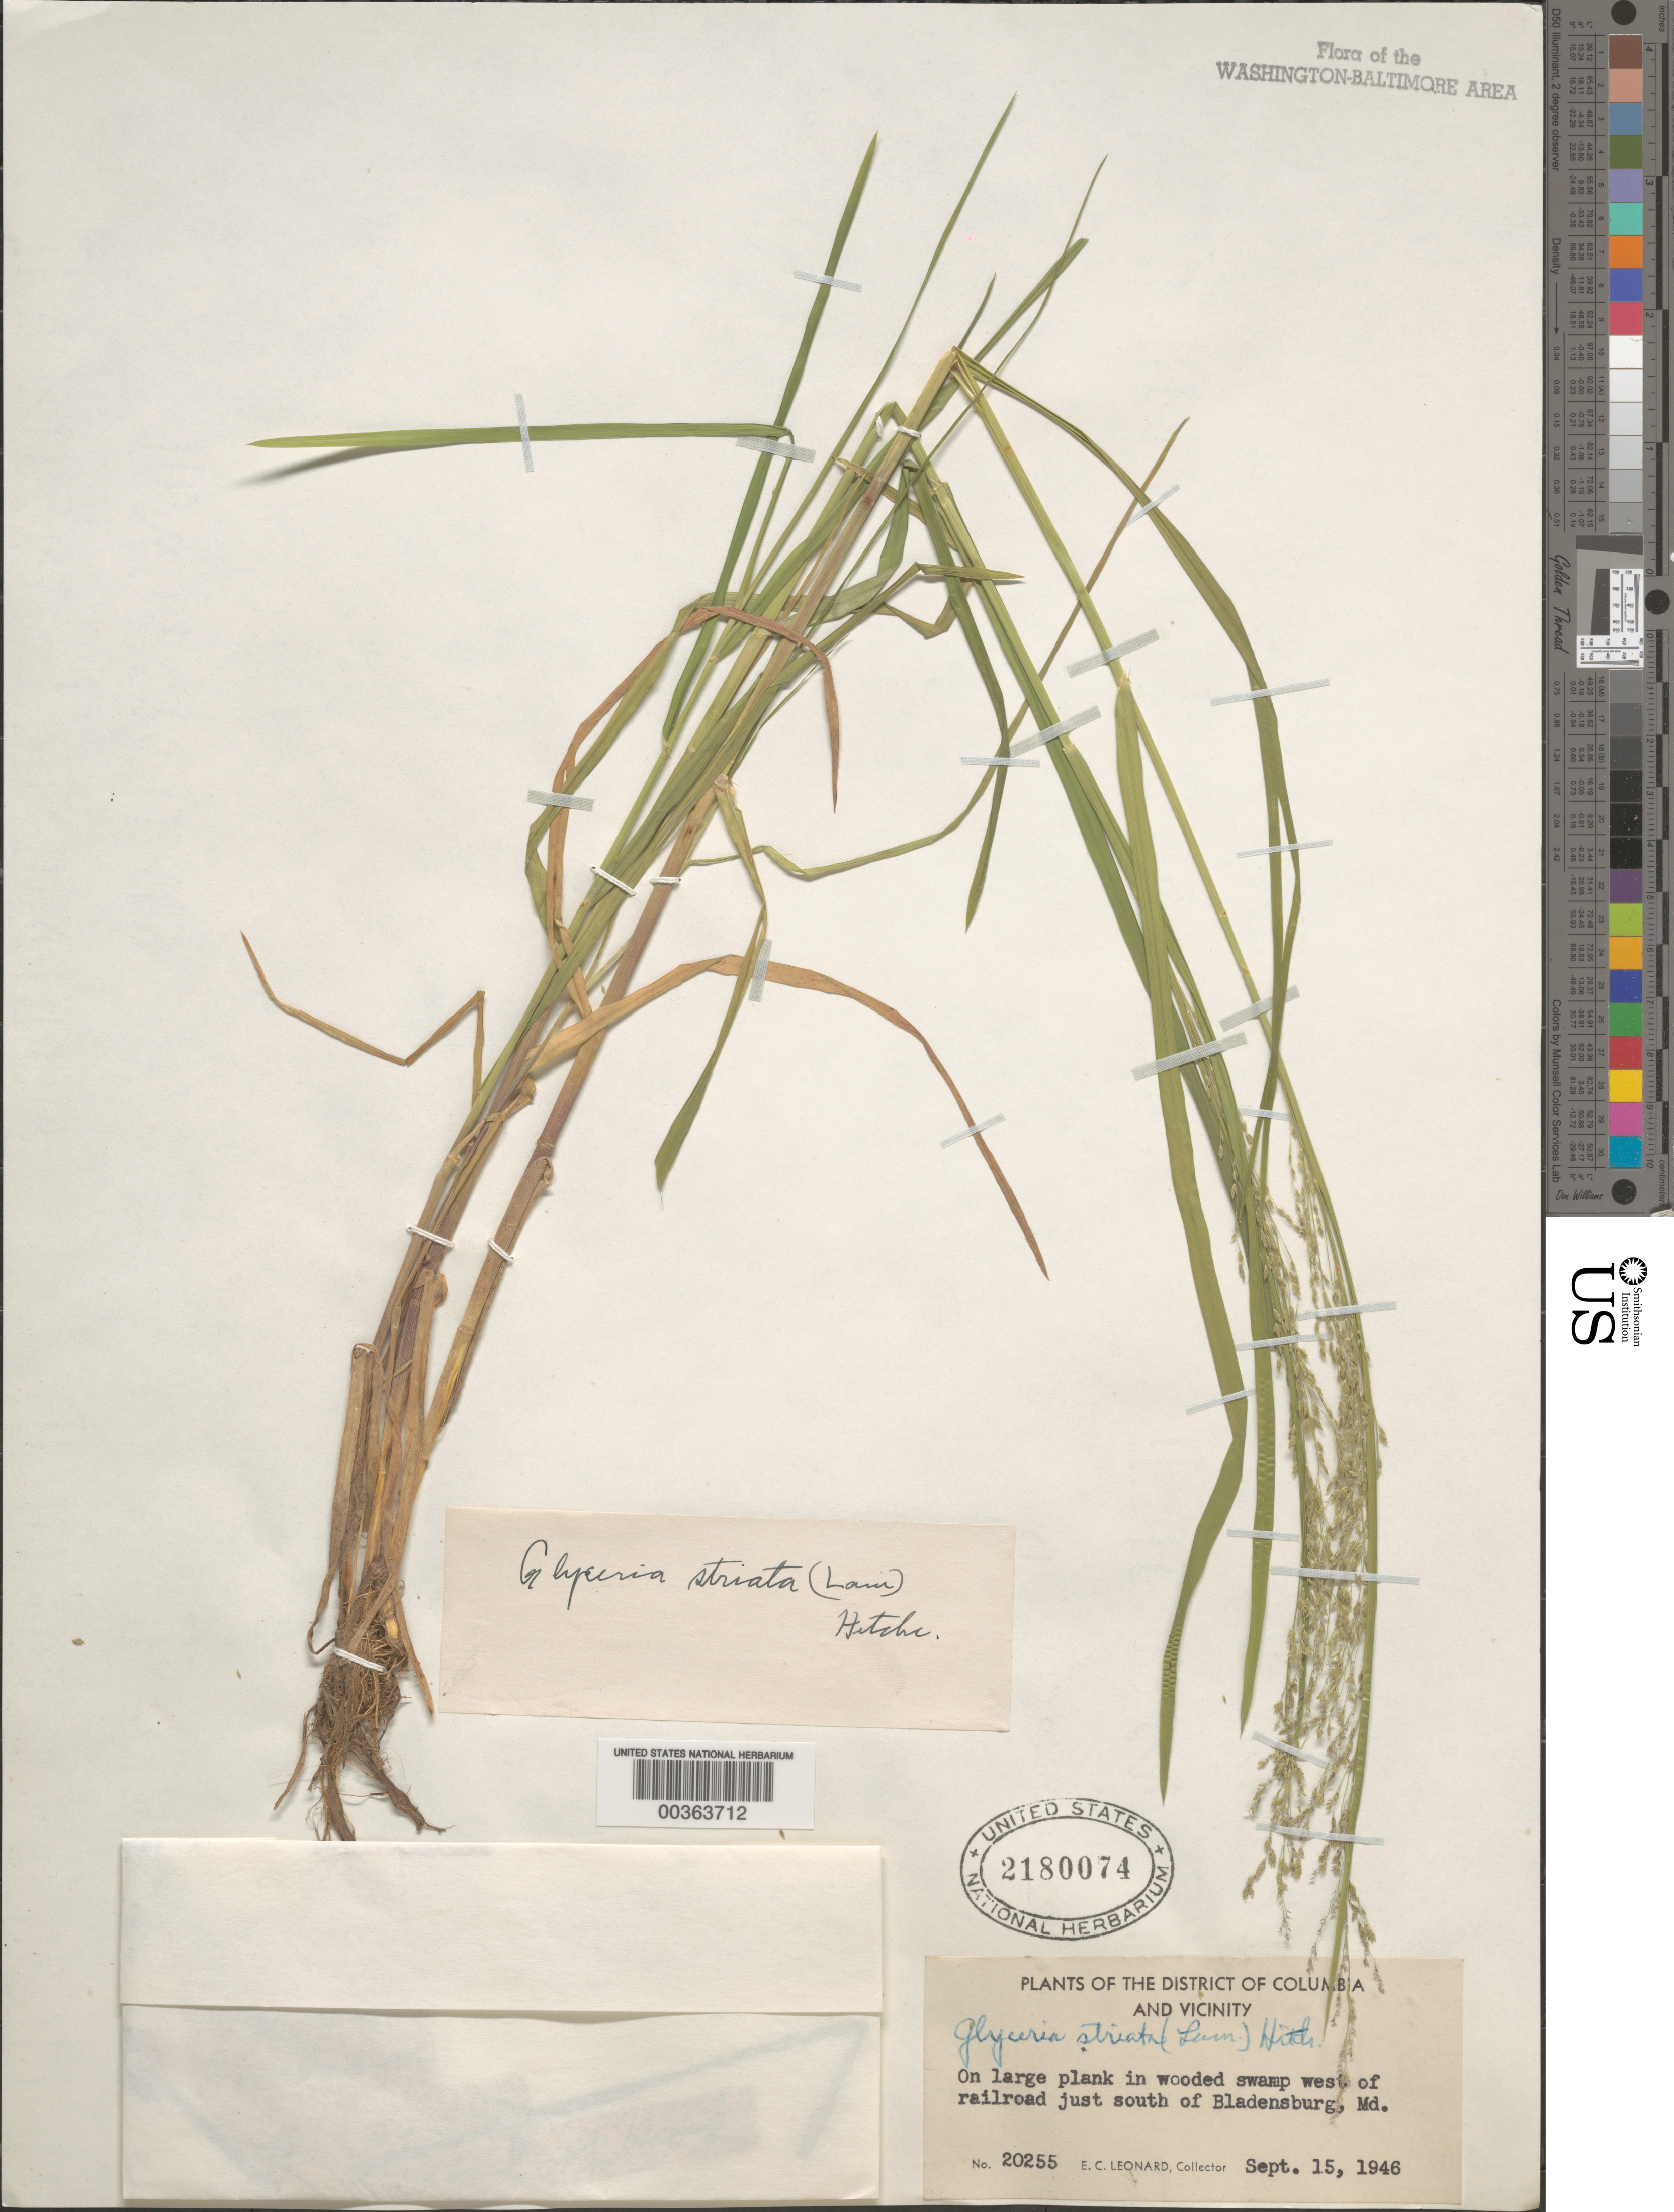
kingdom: Plantae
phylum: Tracheophyta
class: Liliopsida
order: Poales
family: Poaceae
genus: Glyceria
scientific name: Glyceria striata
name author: (Lam.) Hitchc.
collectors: E. C. Leonard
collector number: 20255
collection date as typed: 15 Sep 1946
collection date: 1946-09-15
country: United States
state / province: Maryland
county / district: Prince George's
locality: South of Bladensburg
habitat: In wooded swamp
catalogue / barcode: US 2180074